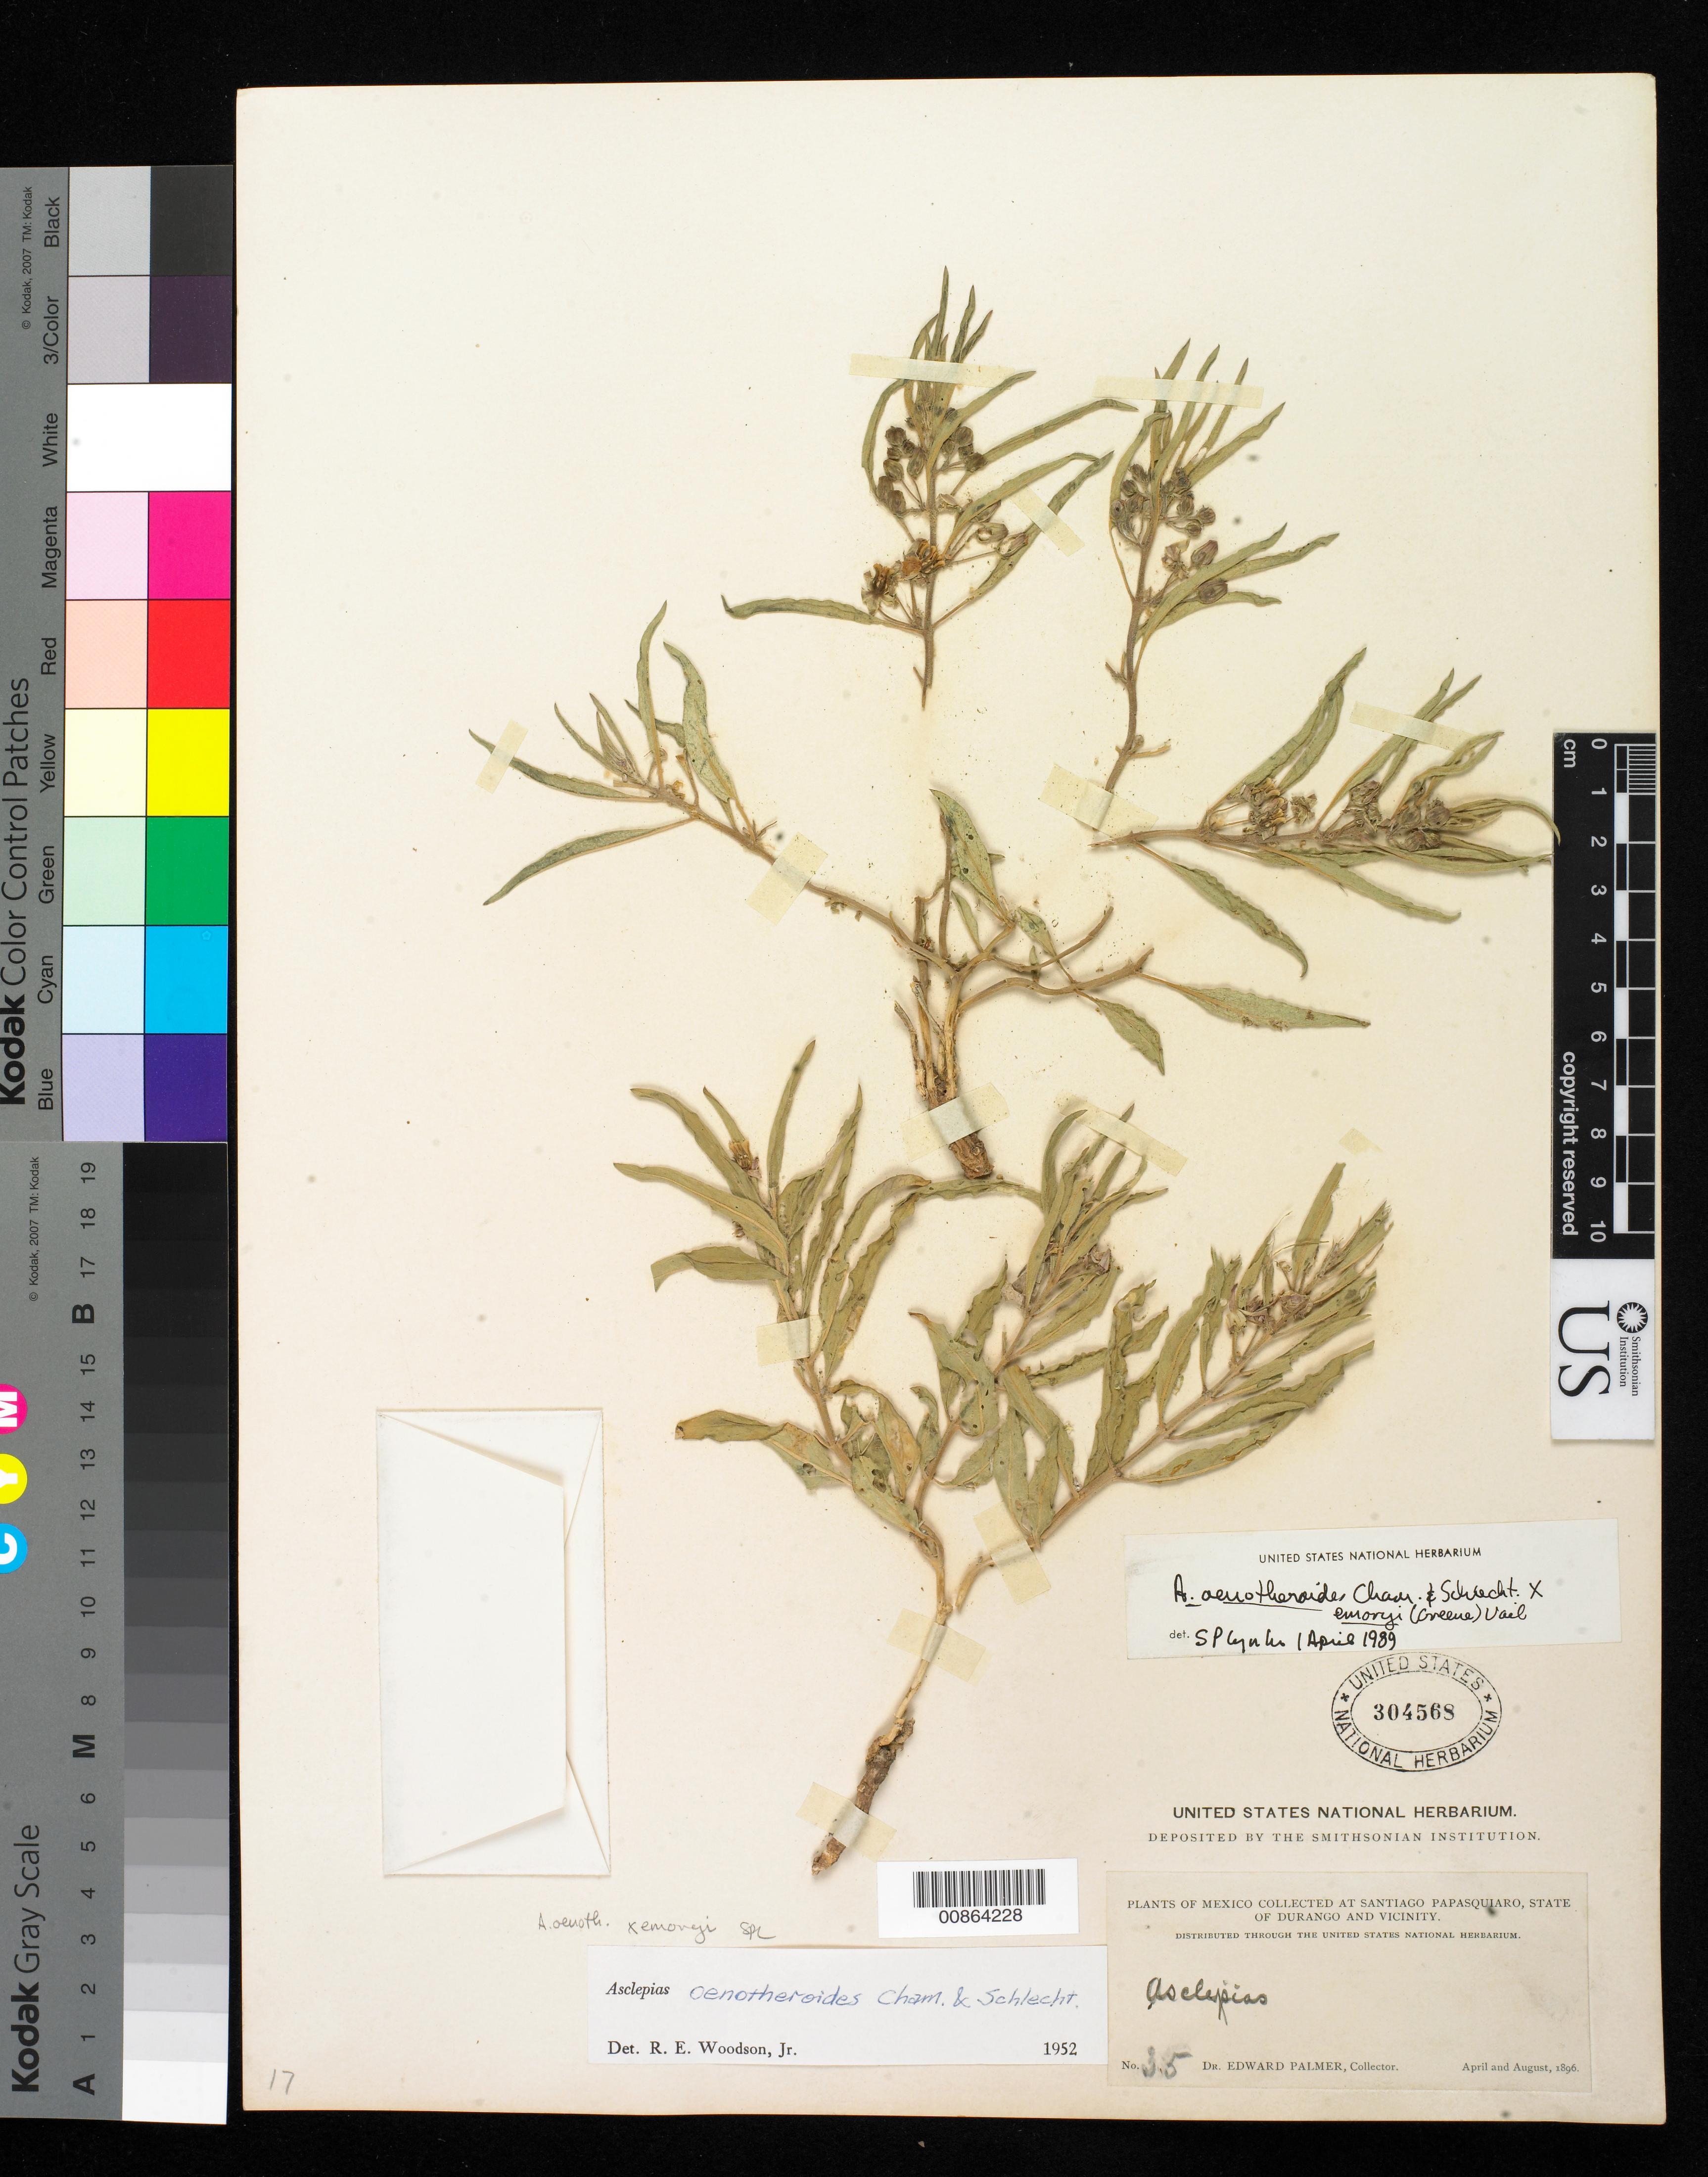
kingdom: Plantae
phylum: Tracheophyta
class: Magnoliopsida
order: Gentianales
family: Apocynaceae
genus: Asclepias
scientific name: Asclepias oenotheroides x A. emoryi (Greene) Vail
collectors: E. Palmer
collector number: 35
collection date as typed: Apr 1896 to -- Aug 1896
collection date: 1896-04/1896-08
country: Mexico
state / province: Durango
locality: Santiago Papasquiaro, Durango and vicinity.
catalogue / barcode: US 304568